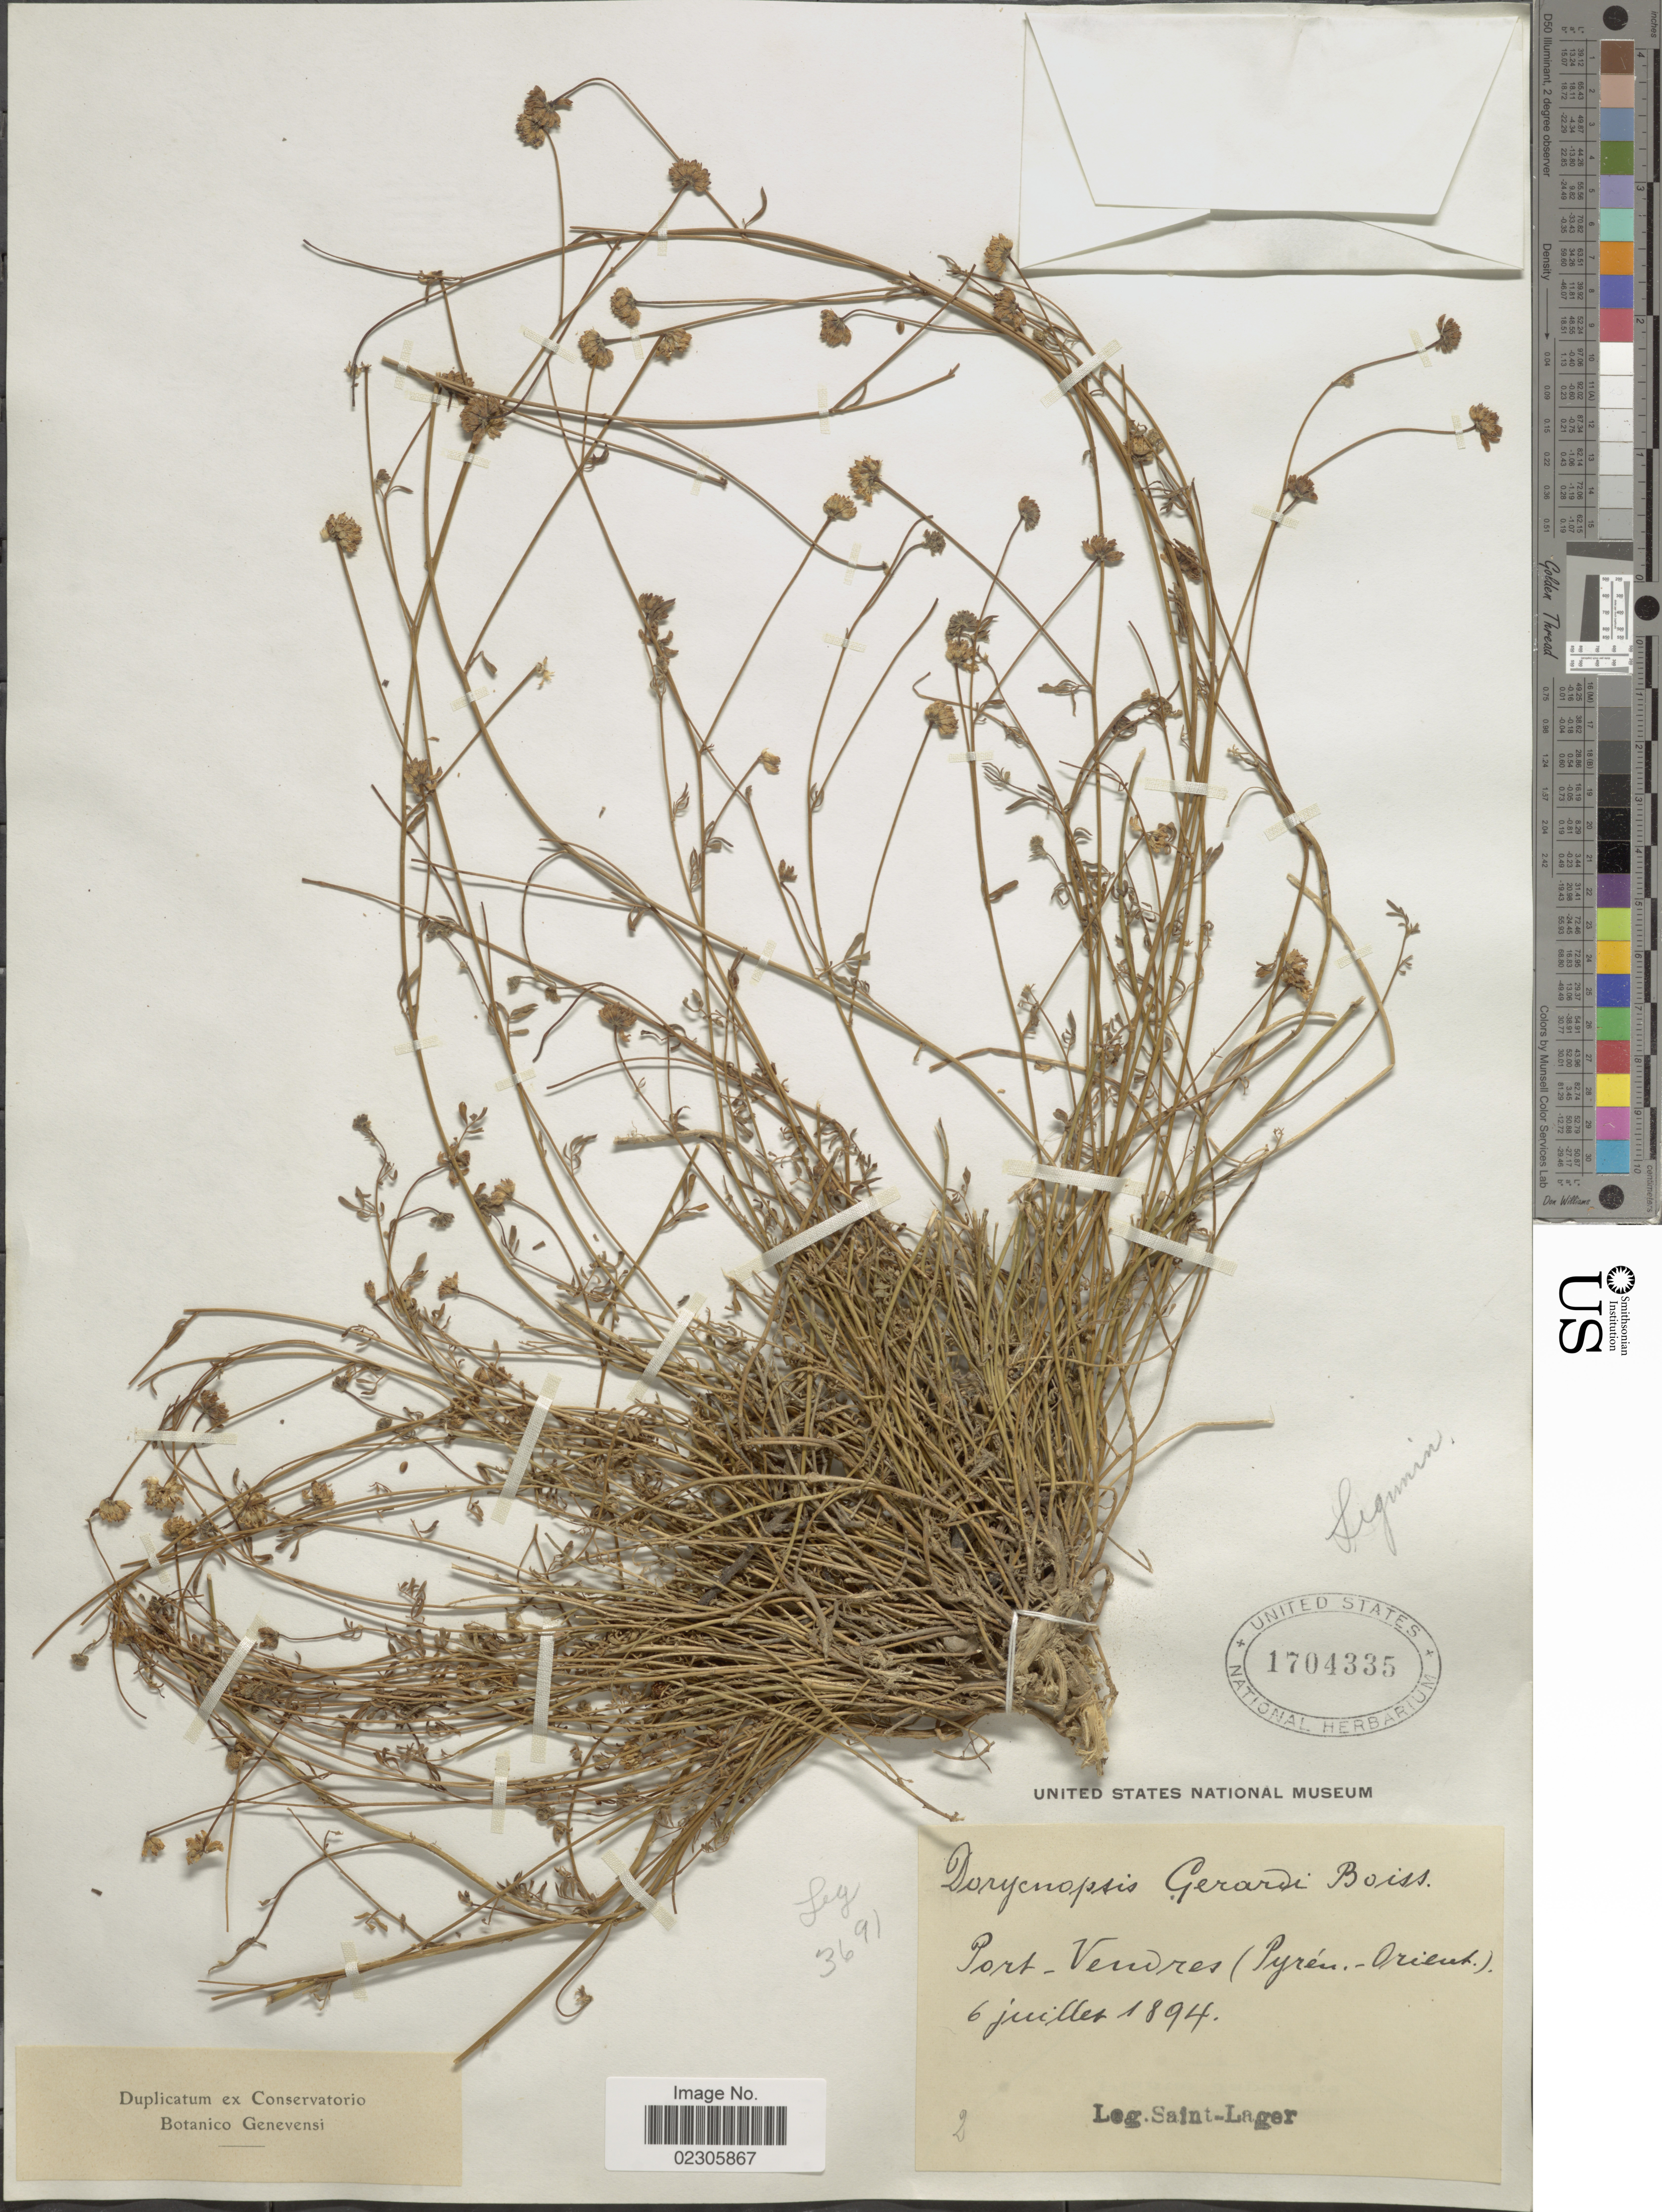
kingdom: Plantae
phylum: Tracheophyta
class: Magnoliopsida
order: Fabales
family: Fabaceae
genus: Anthyllis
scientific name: Anthyllis gerardii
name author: L.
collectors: Saint-Lager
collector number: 2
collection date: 1894-07-06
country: France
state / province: Occitanie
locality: Port-Venires (Pyren-Orient_ [interpreted]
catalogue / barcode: US 1704335